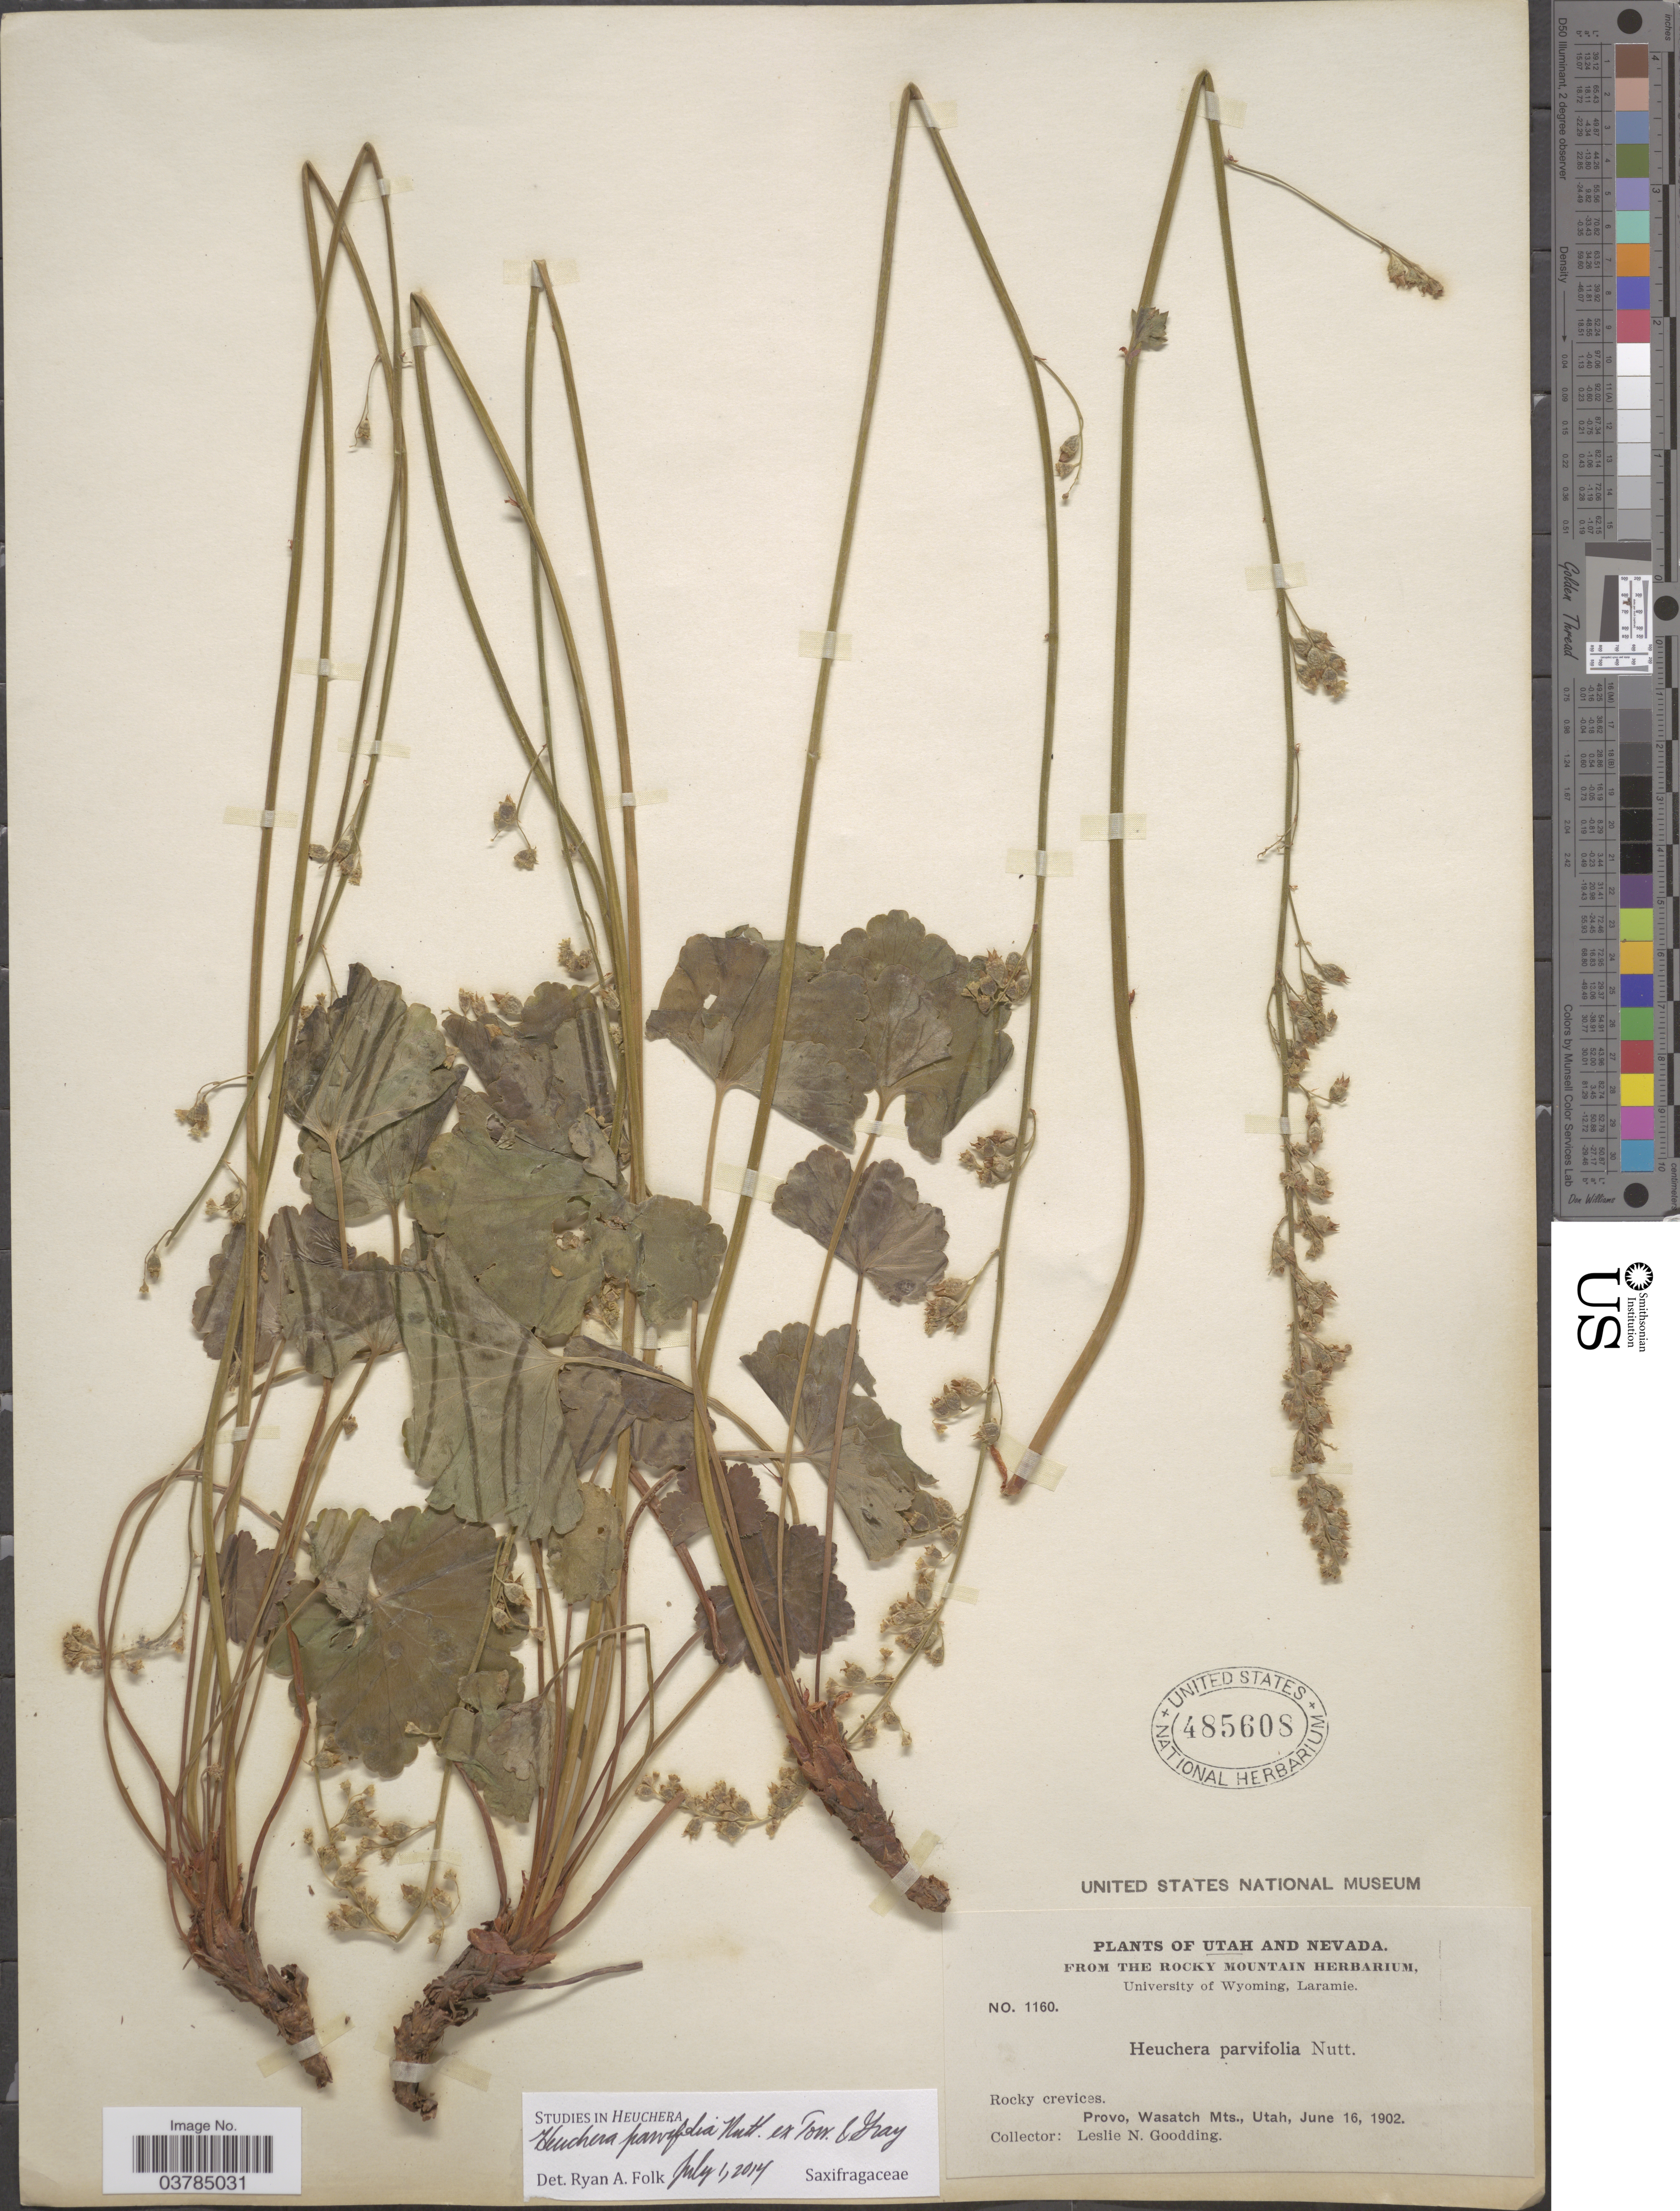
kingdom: Plantae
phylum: Tracheophyta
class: Magnoliopsida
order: Saxifragales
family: Saxifragaceae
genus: Heuchera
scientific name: Heuchera parvifolia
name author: Nutt.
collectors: L. N. Goodding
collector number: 1160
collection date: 1902-06-16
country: United States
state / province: Utah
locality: Provo, Wasatch Mts.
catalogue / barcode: US 485608